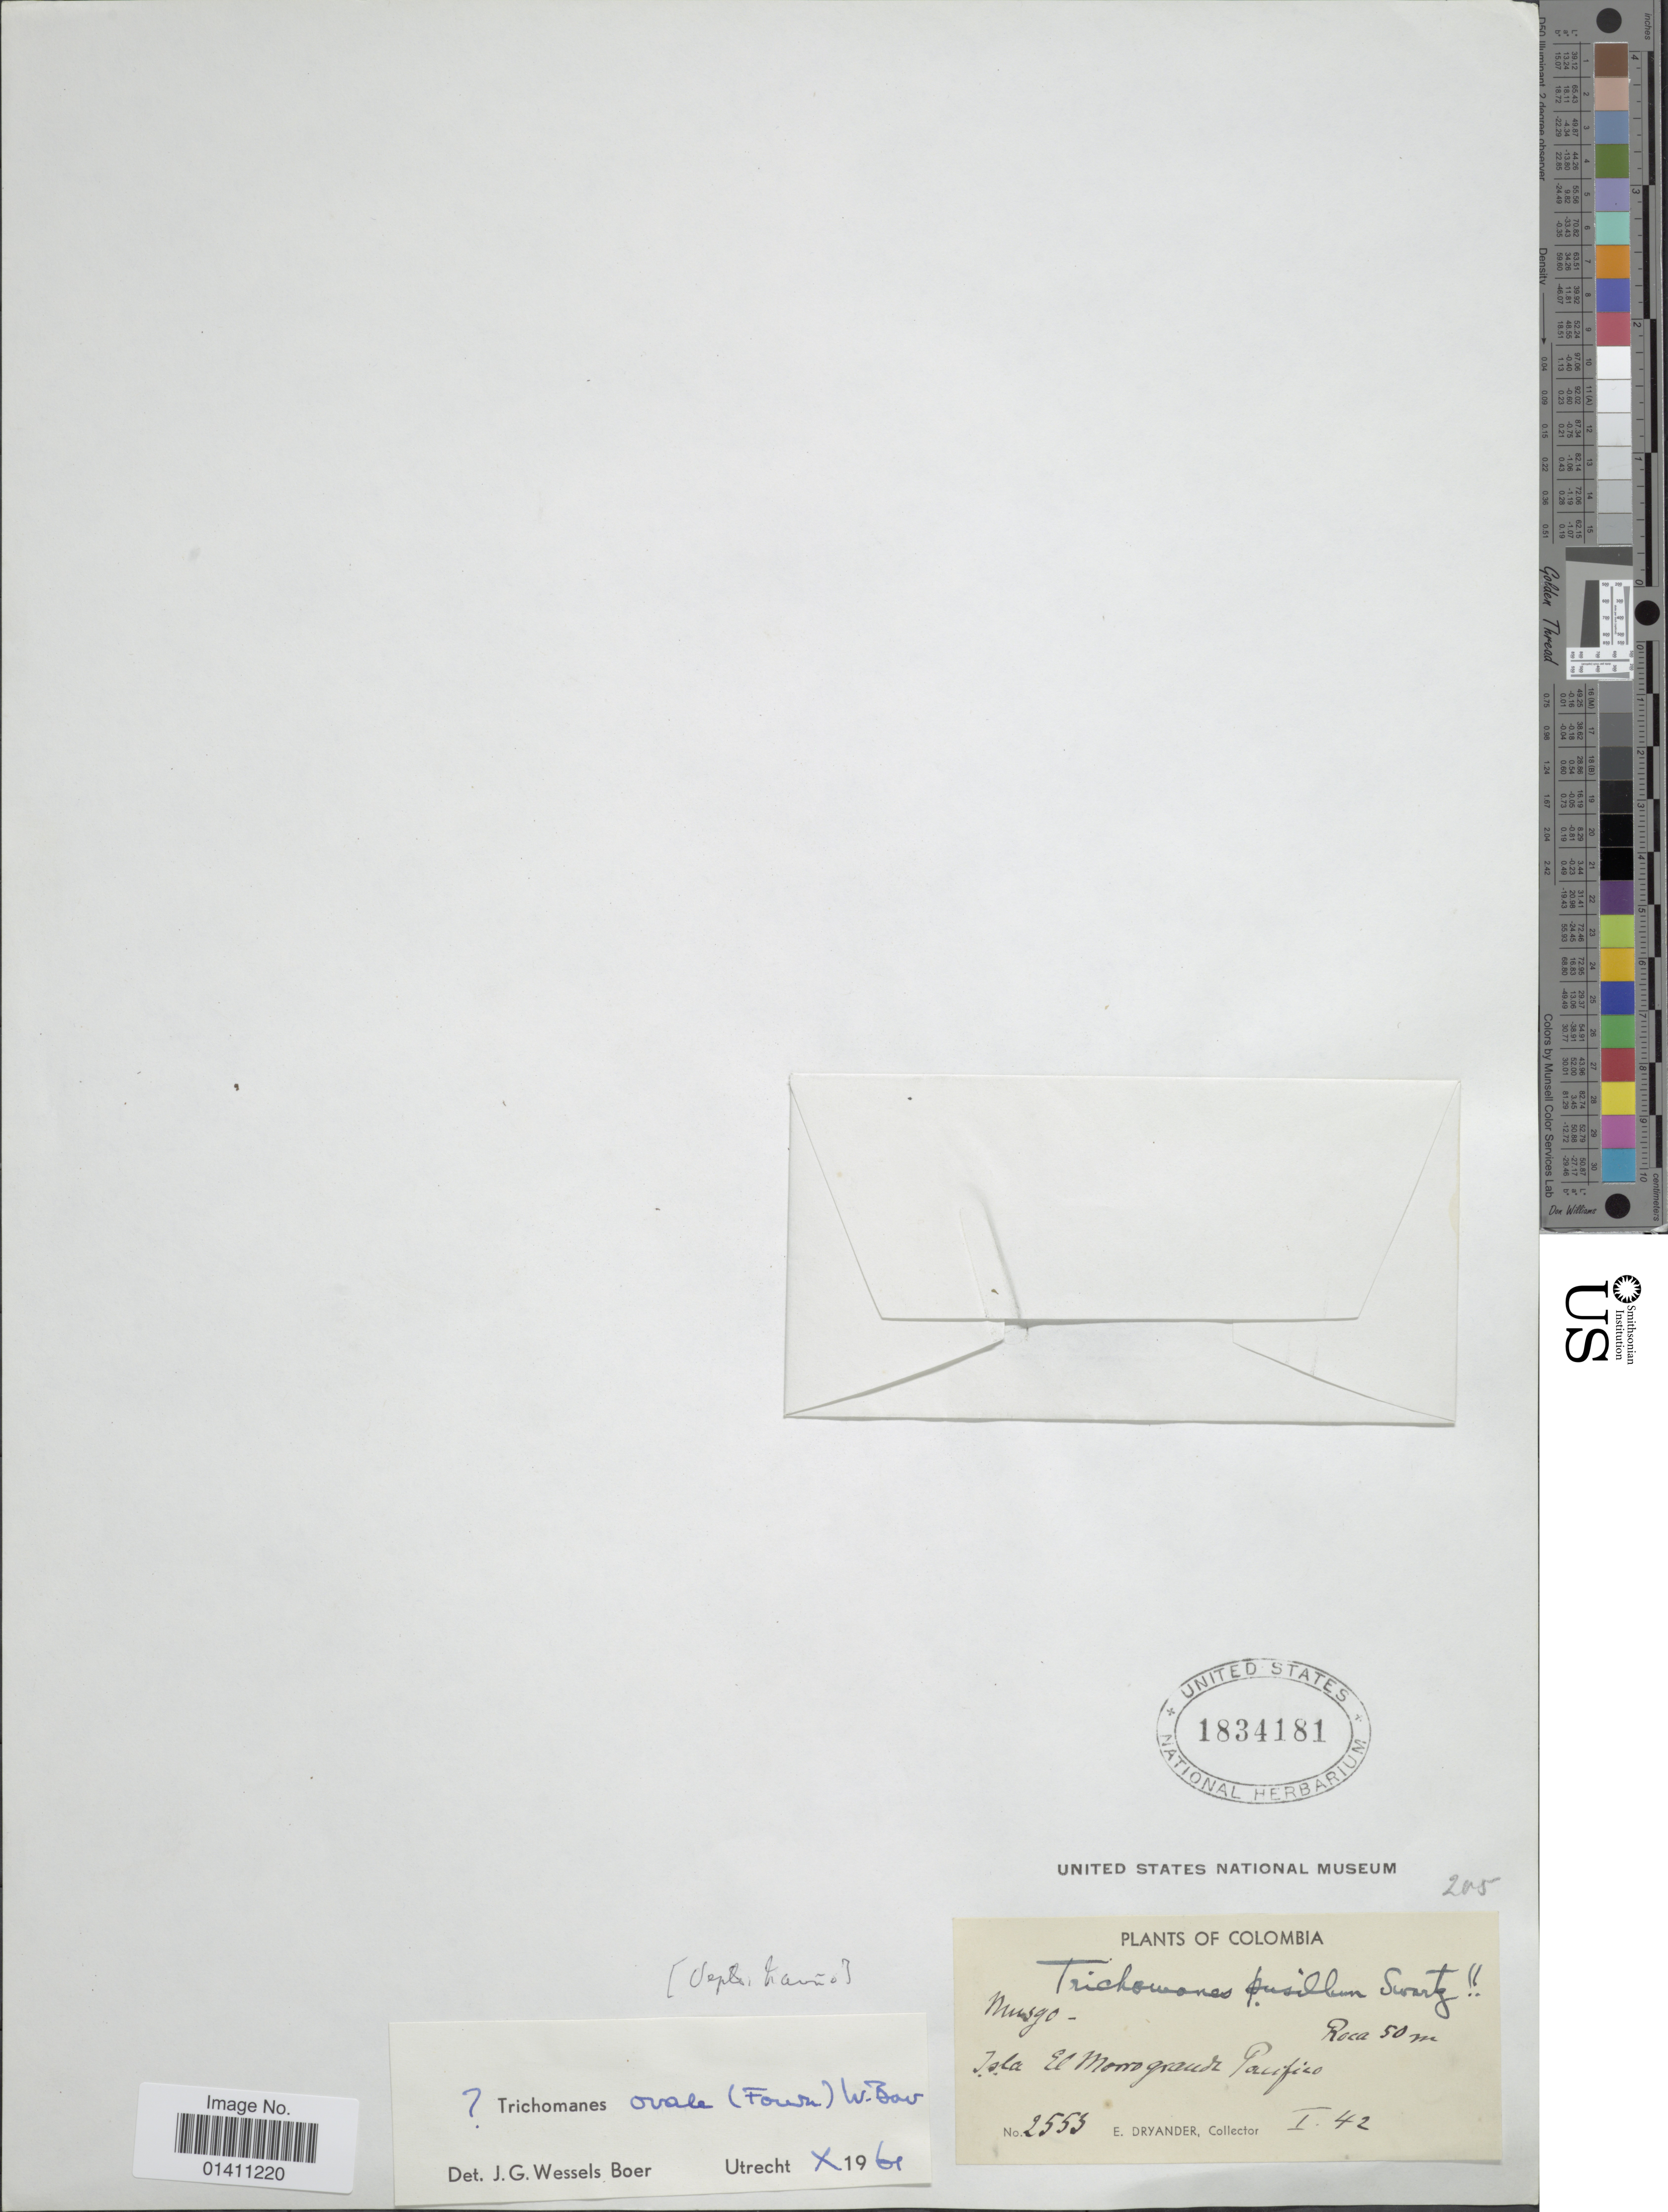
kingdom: Plantae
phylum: Tracheophyta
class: Polypodiopsida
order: Hymenophyllales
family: Hymenophyllaceae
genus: Didymoglossum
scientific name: Didymoglossum ovale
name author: E. Fourn.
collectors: E. Dryander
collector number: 2553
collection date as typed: Transcribed d/m/y: /1/42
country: Colombia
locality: Isla El Morrogrande Pacifico.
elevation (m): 50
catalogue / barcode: US 1834181